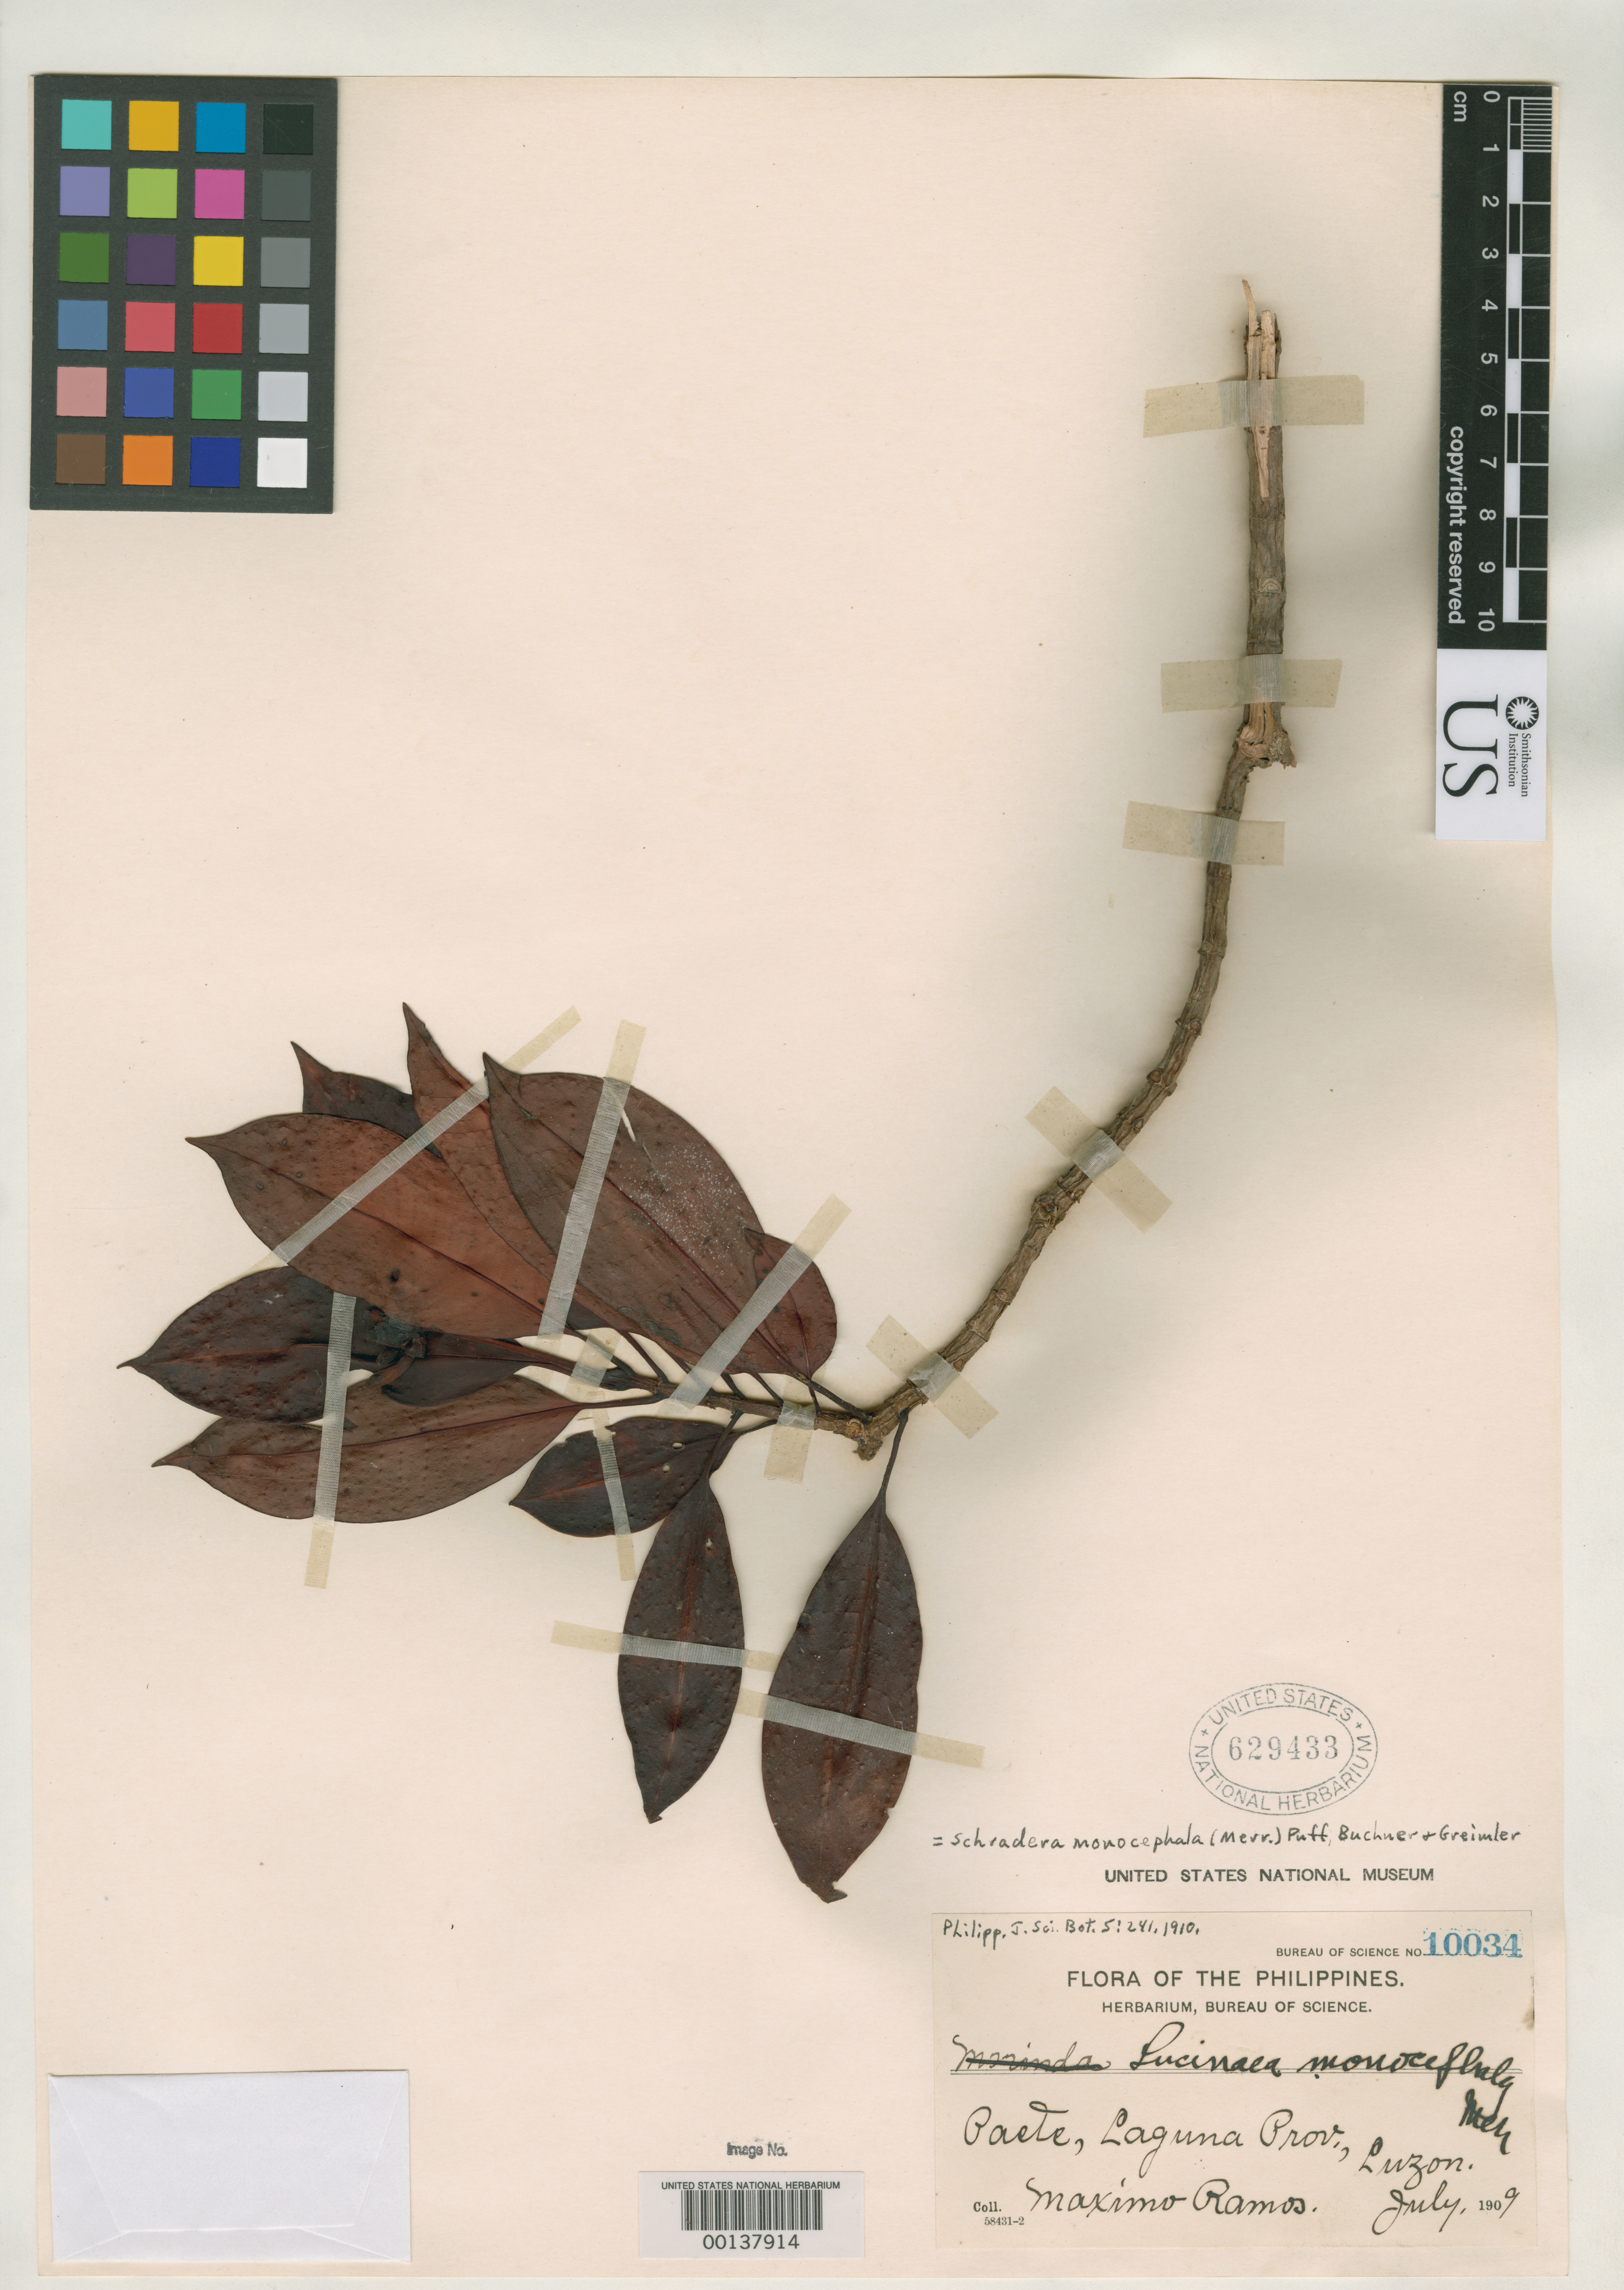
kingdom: Plantae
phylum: Tracheophyta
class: Magnoliopsida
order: Gentianales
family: Rubiaceae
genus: Lucinaea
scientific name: Lucinaea monocephala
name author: Merr.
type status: Isotype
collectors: M. Ramos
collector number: Bur. Sci. 10034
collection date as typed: Jul 1909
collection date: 1909-07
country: Philippines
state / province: Calabarzon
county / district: Laguna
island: Luzon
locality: Paete.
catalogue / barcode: US 629433